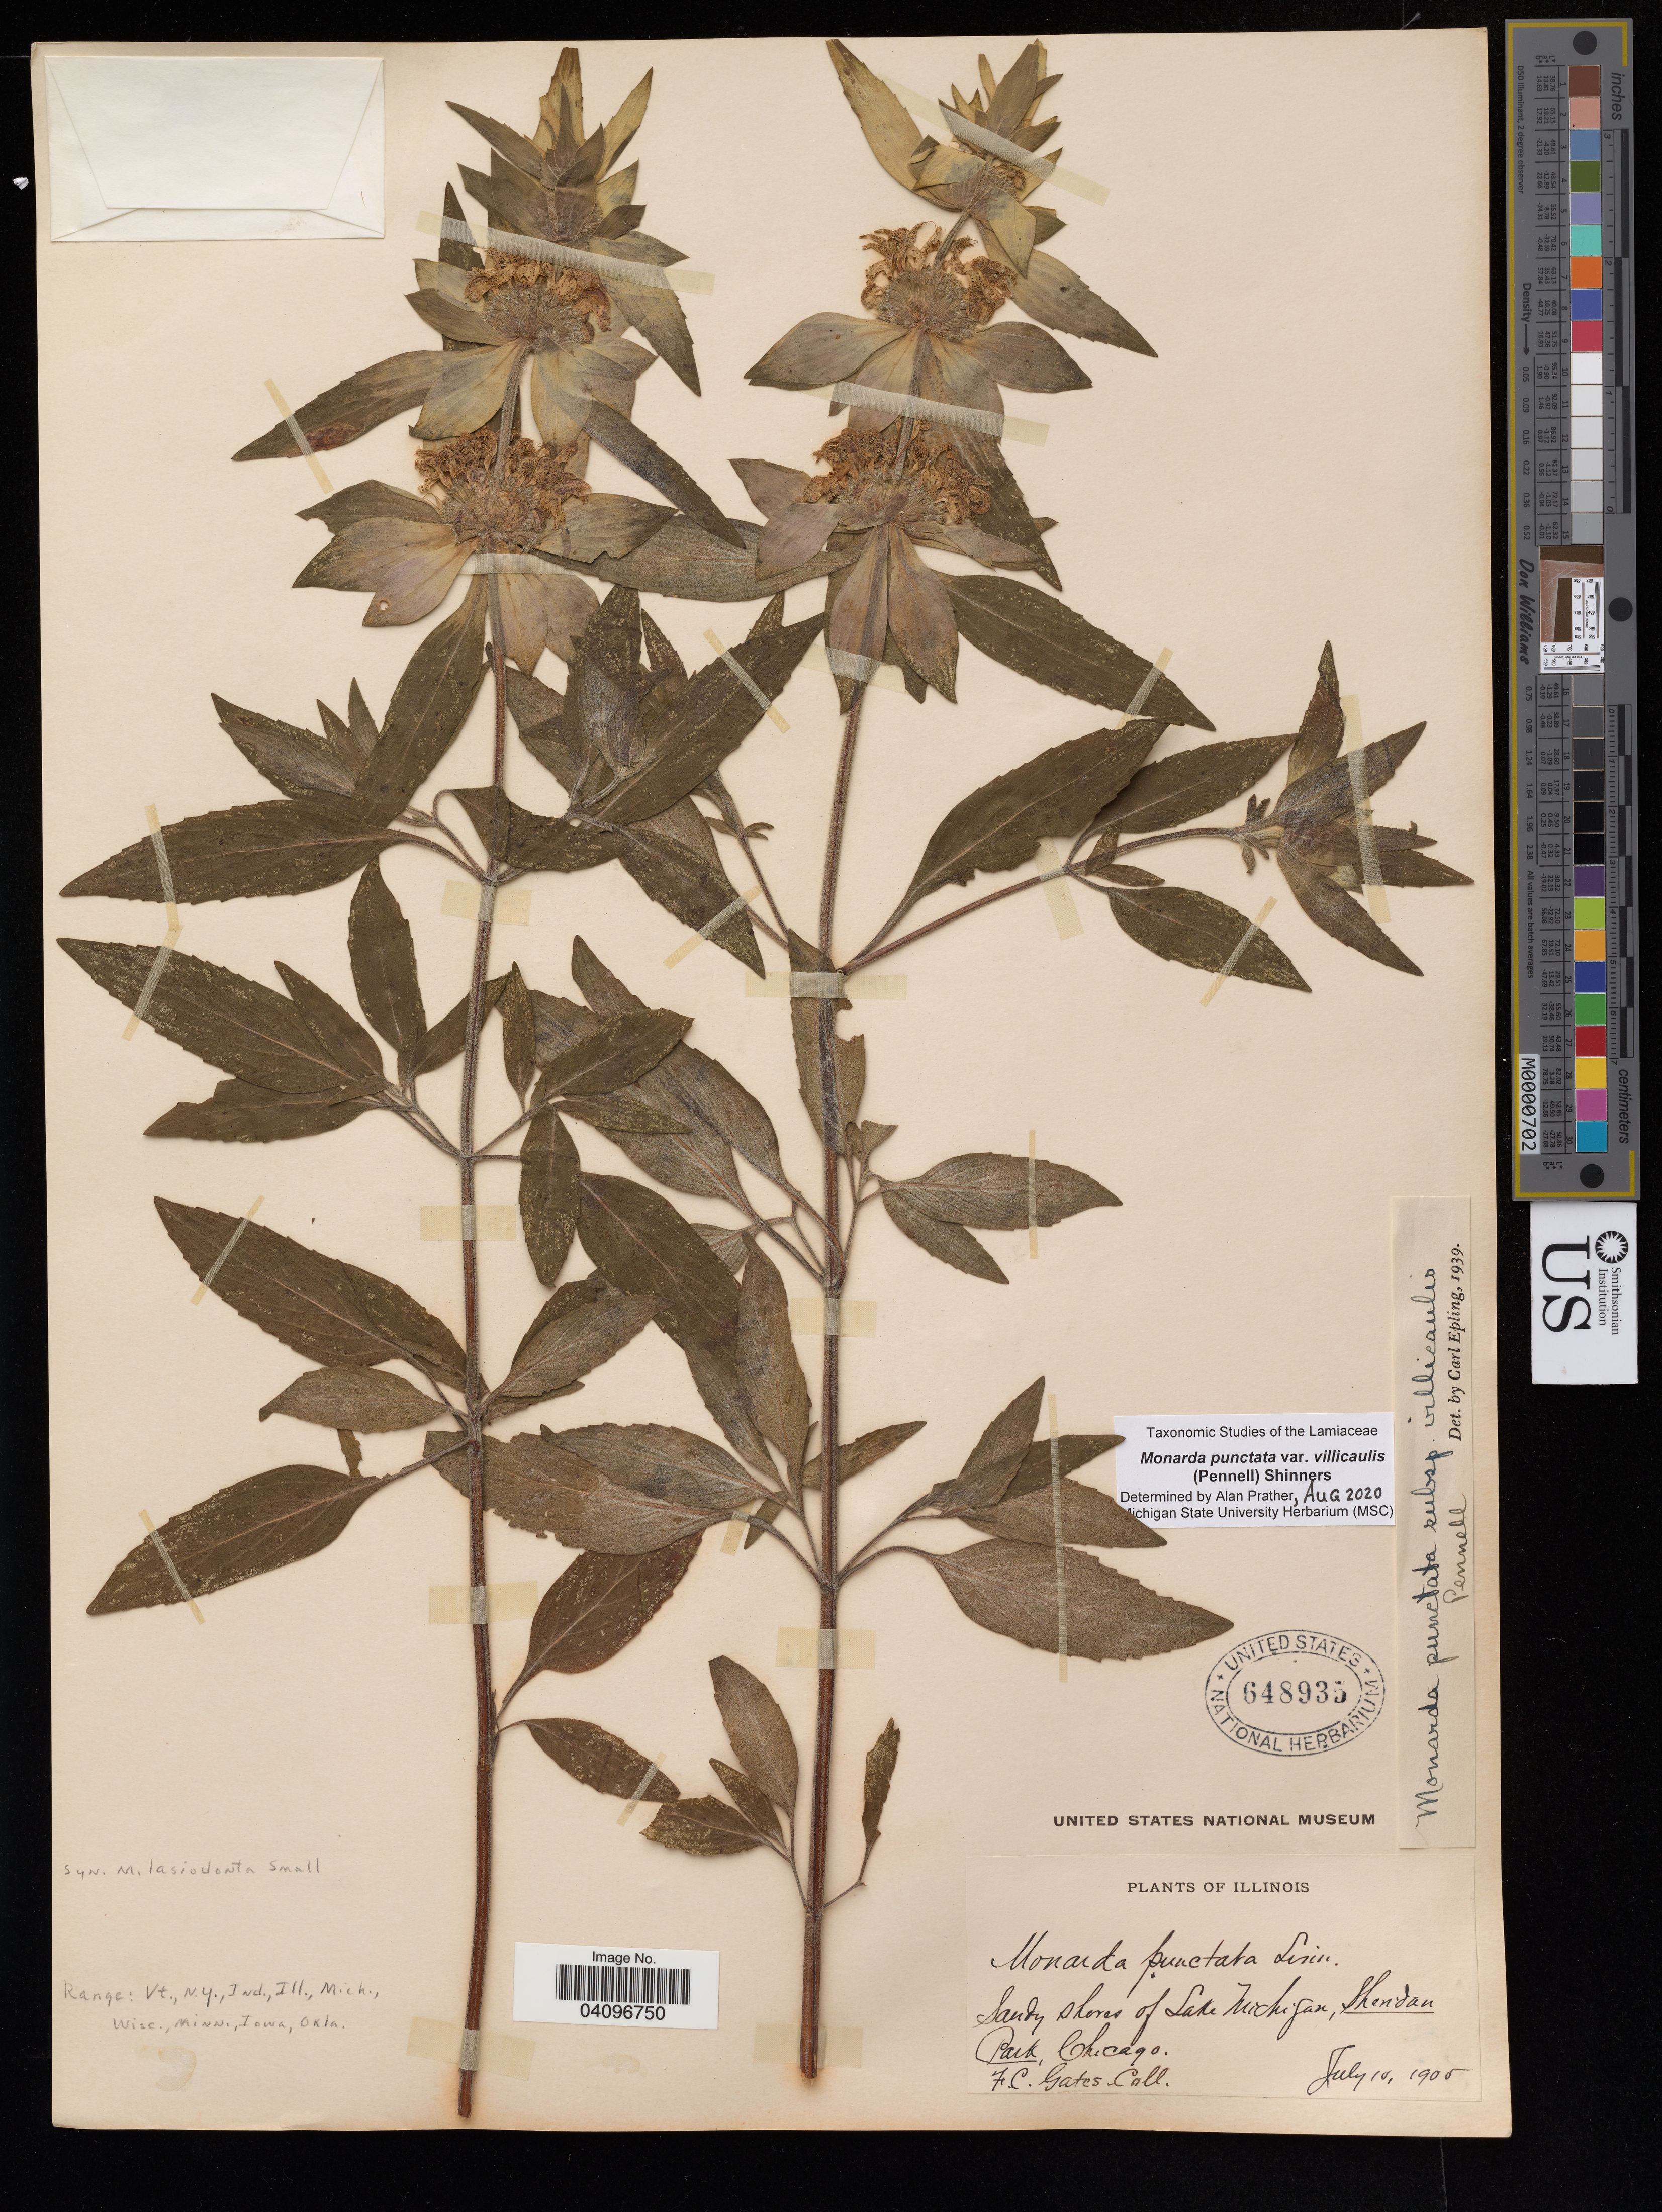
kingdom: Plantae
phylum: Tracheophyta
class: Magnoliopsida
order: Lamiales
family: Lamiaceae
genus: Monarda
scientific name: Monarda punctata var. villicaulis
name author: (Pennell) Shinners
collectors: F. Gate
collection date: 1905-07-10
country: United States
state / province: Illinois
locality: Lake Michigan, Sheridan Park, Chicago.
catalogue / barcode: US 648935